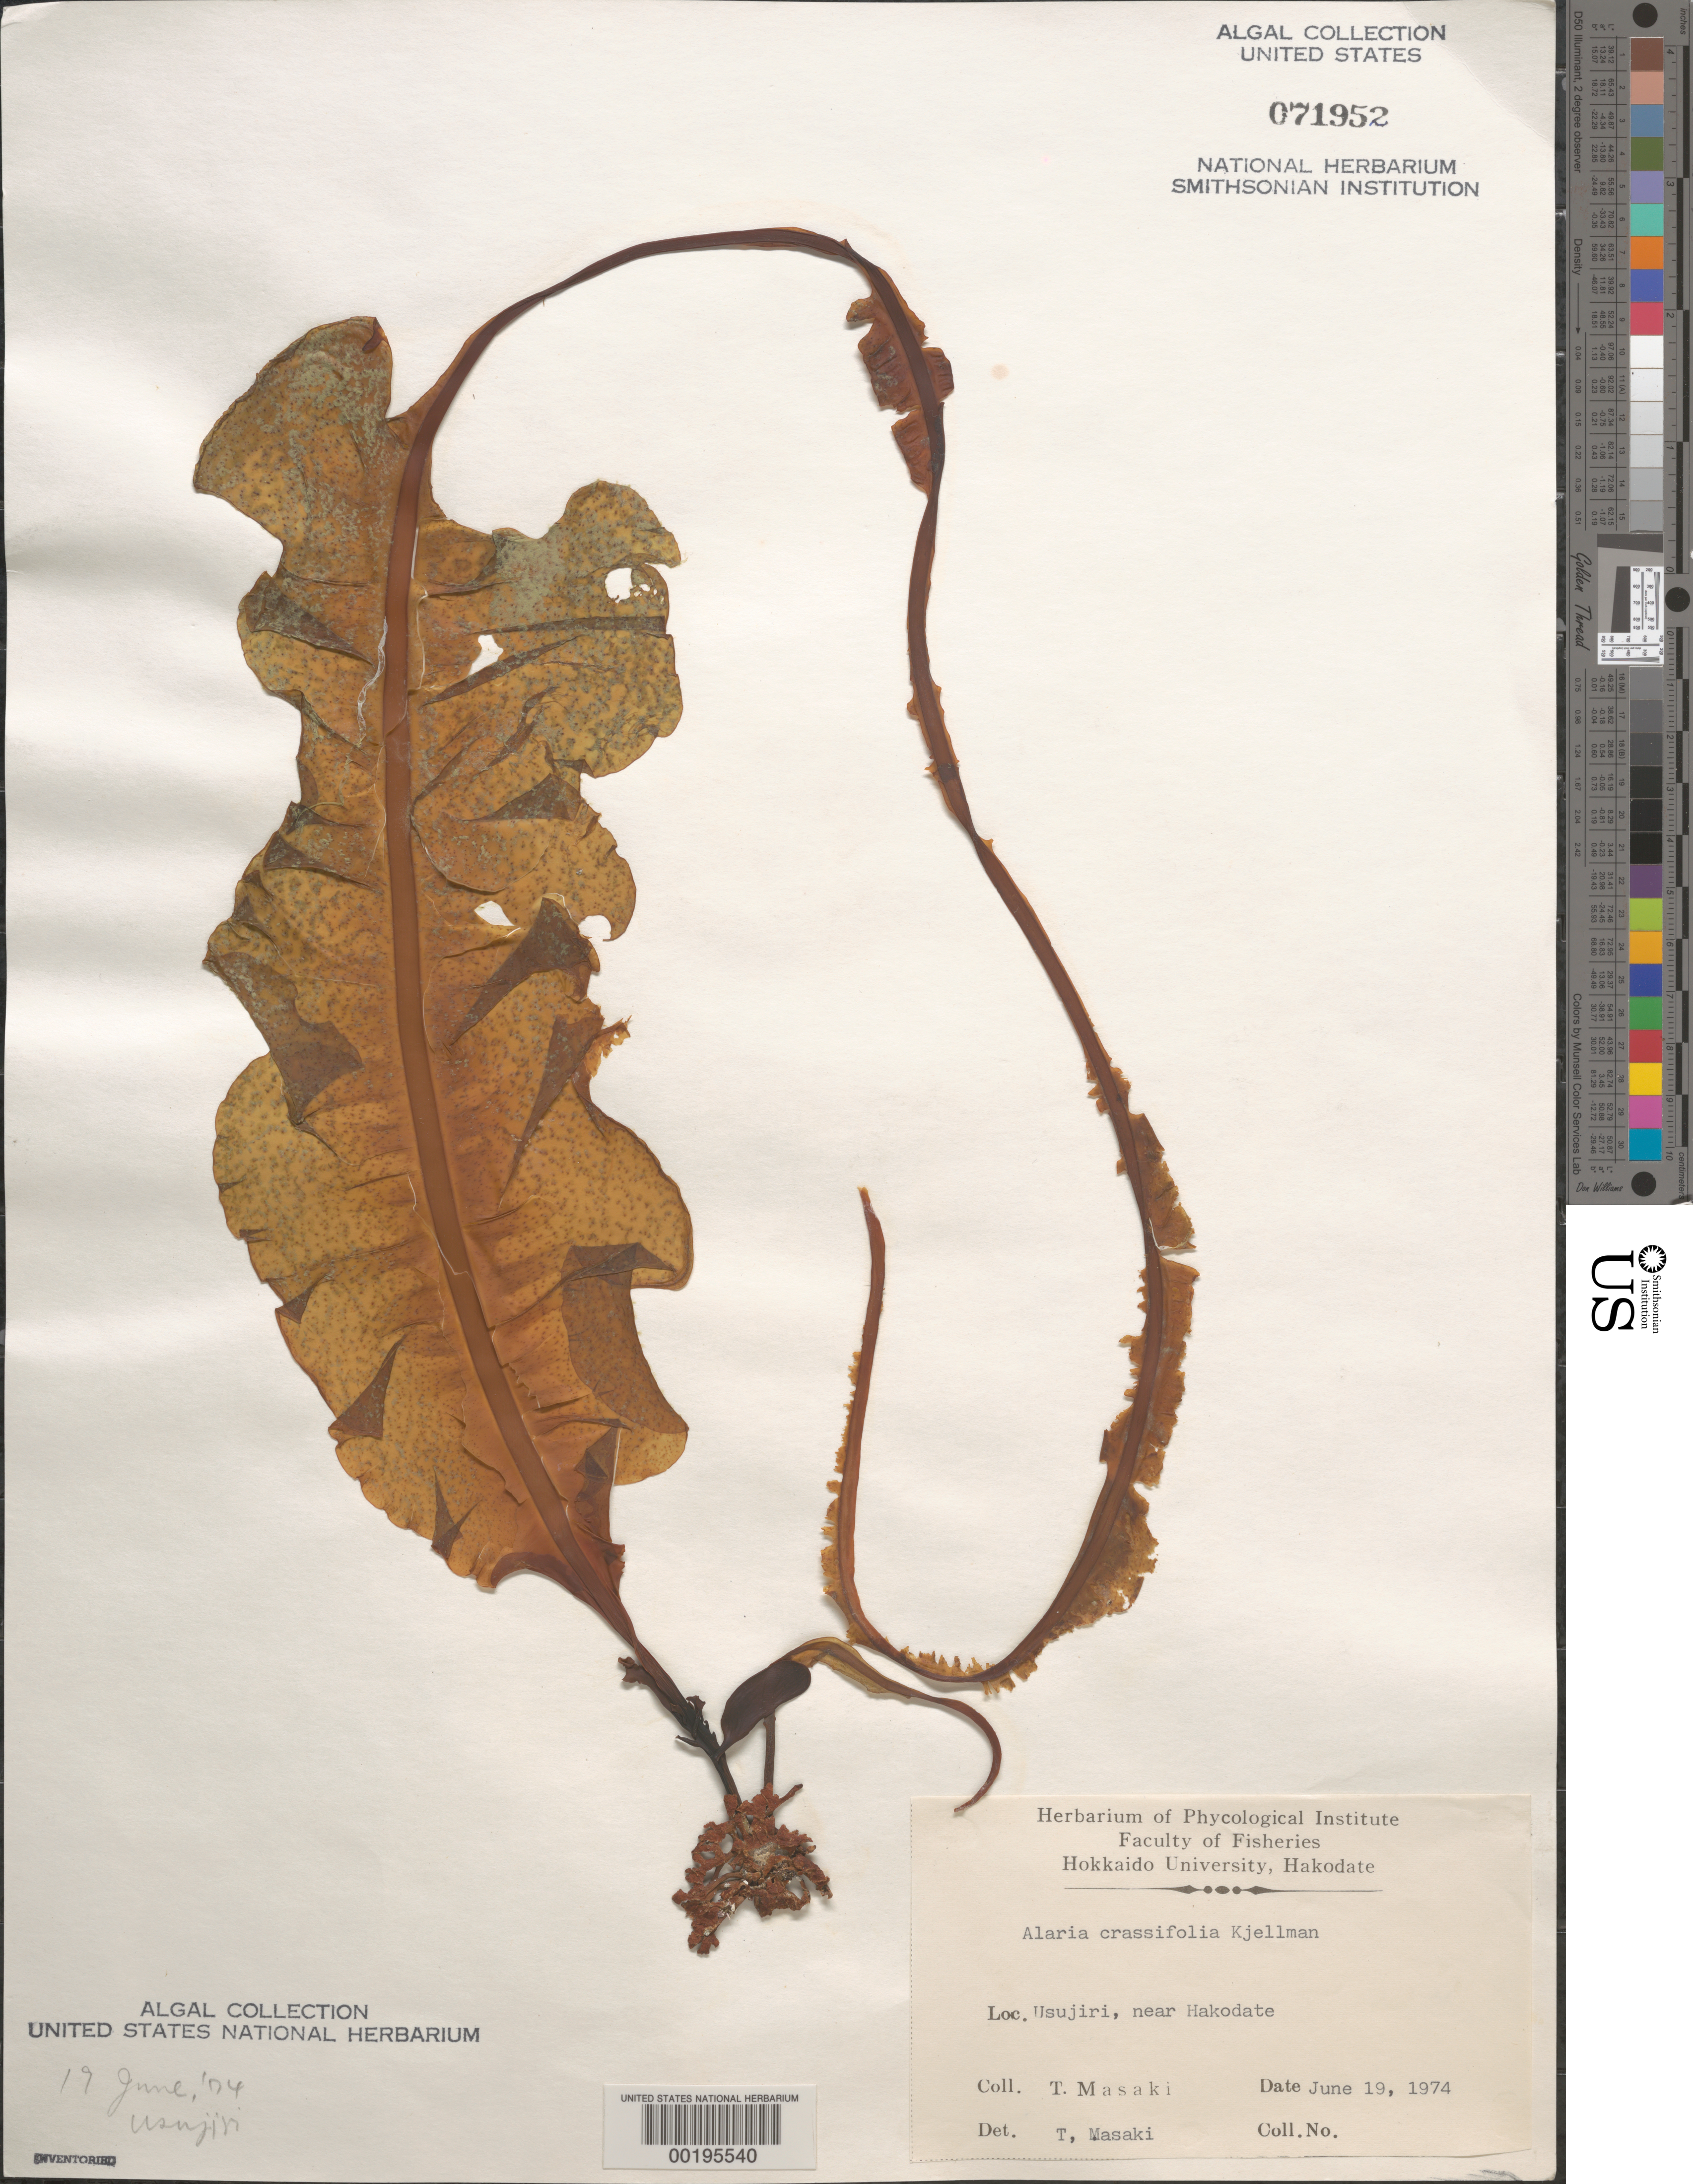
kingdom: Chromista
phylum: Ochrophyta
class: Phaeophyceae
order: Laminariales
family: Alariaceae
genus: Alaria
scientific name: Alaria crassifolia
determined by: Masaki, T.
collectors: T. Masaki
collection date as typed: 19 Jun 1974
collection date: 1974-06-19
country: Japan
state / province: Hokkaido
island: Hokkaido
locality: Usujiri, near Hakodate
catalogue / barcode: US 71952